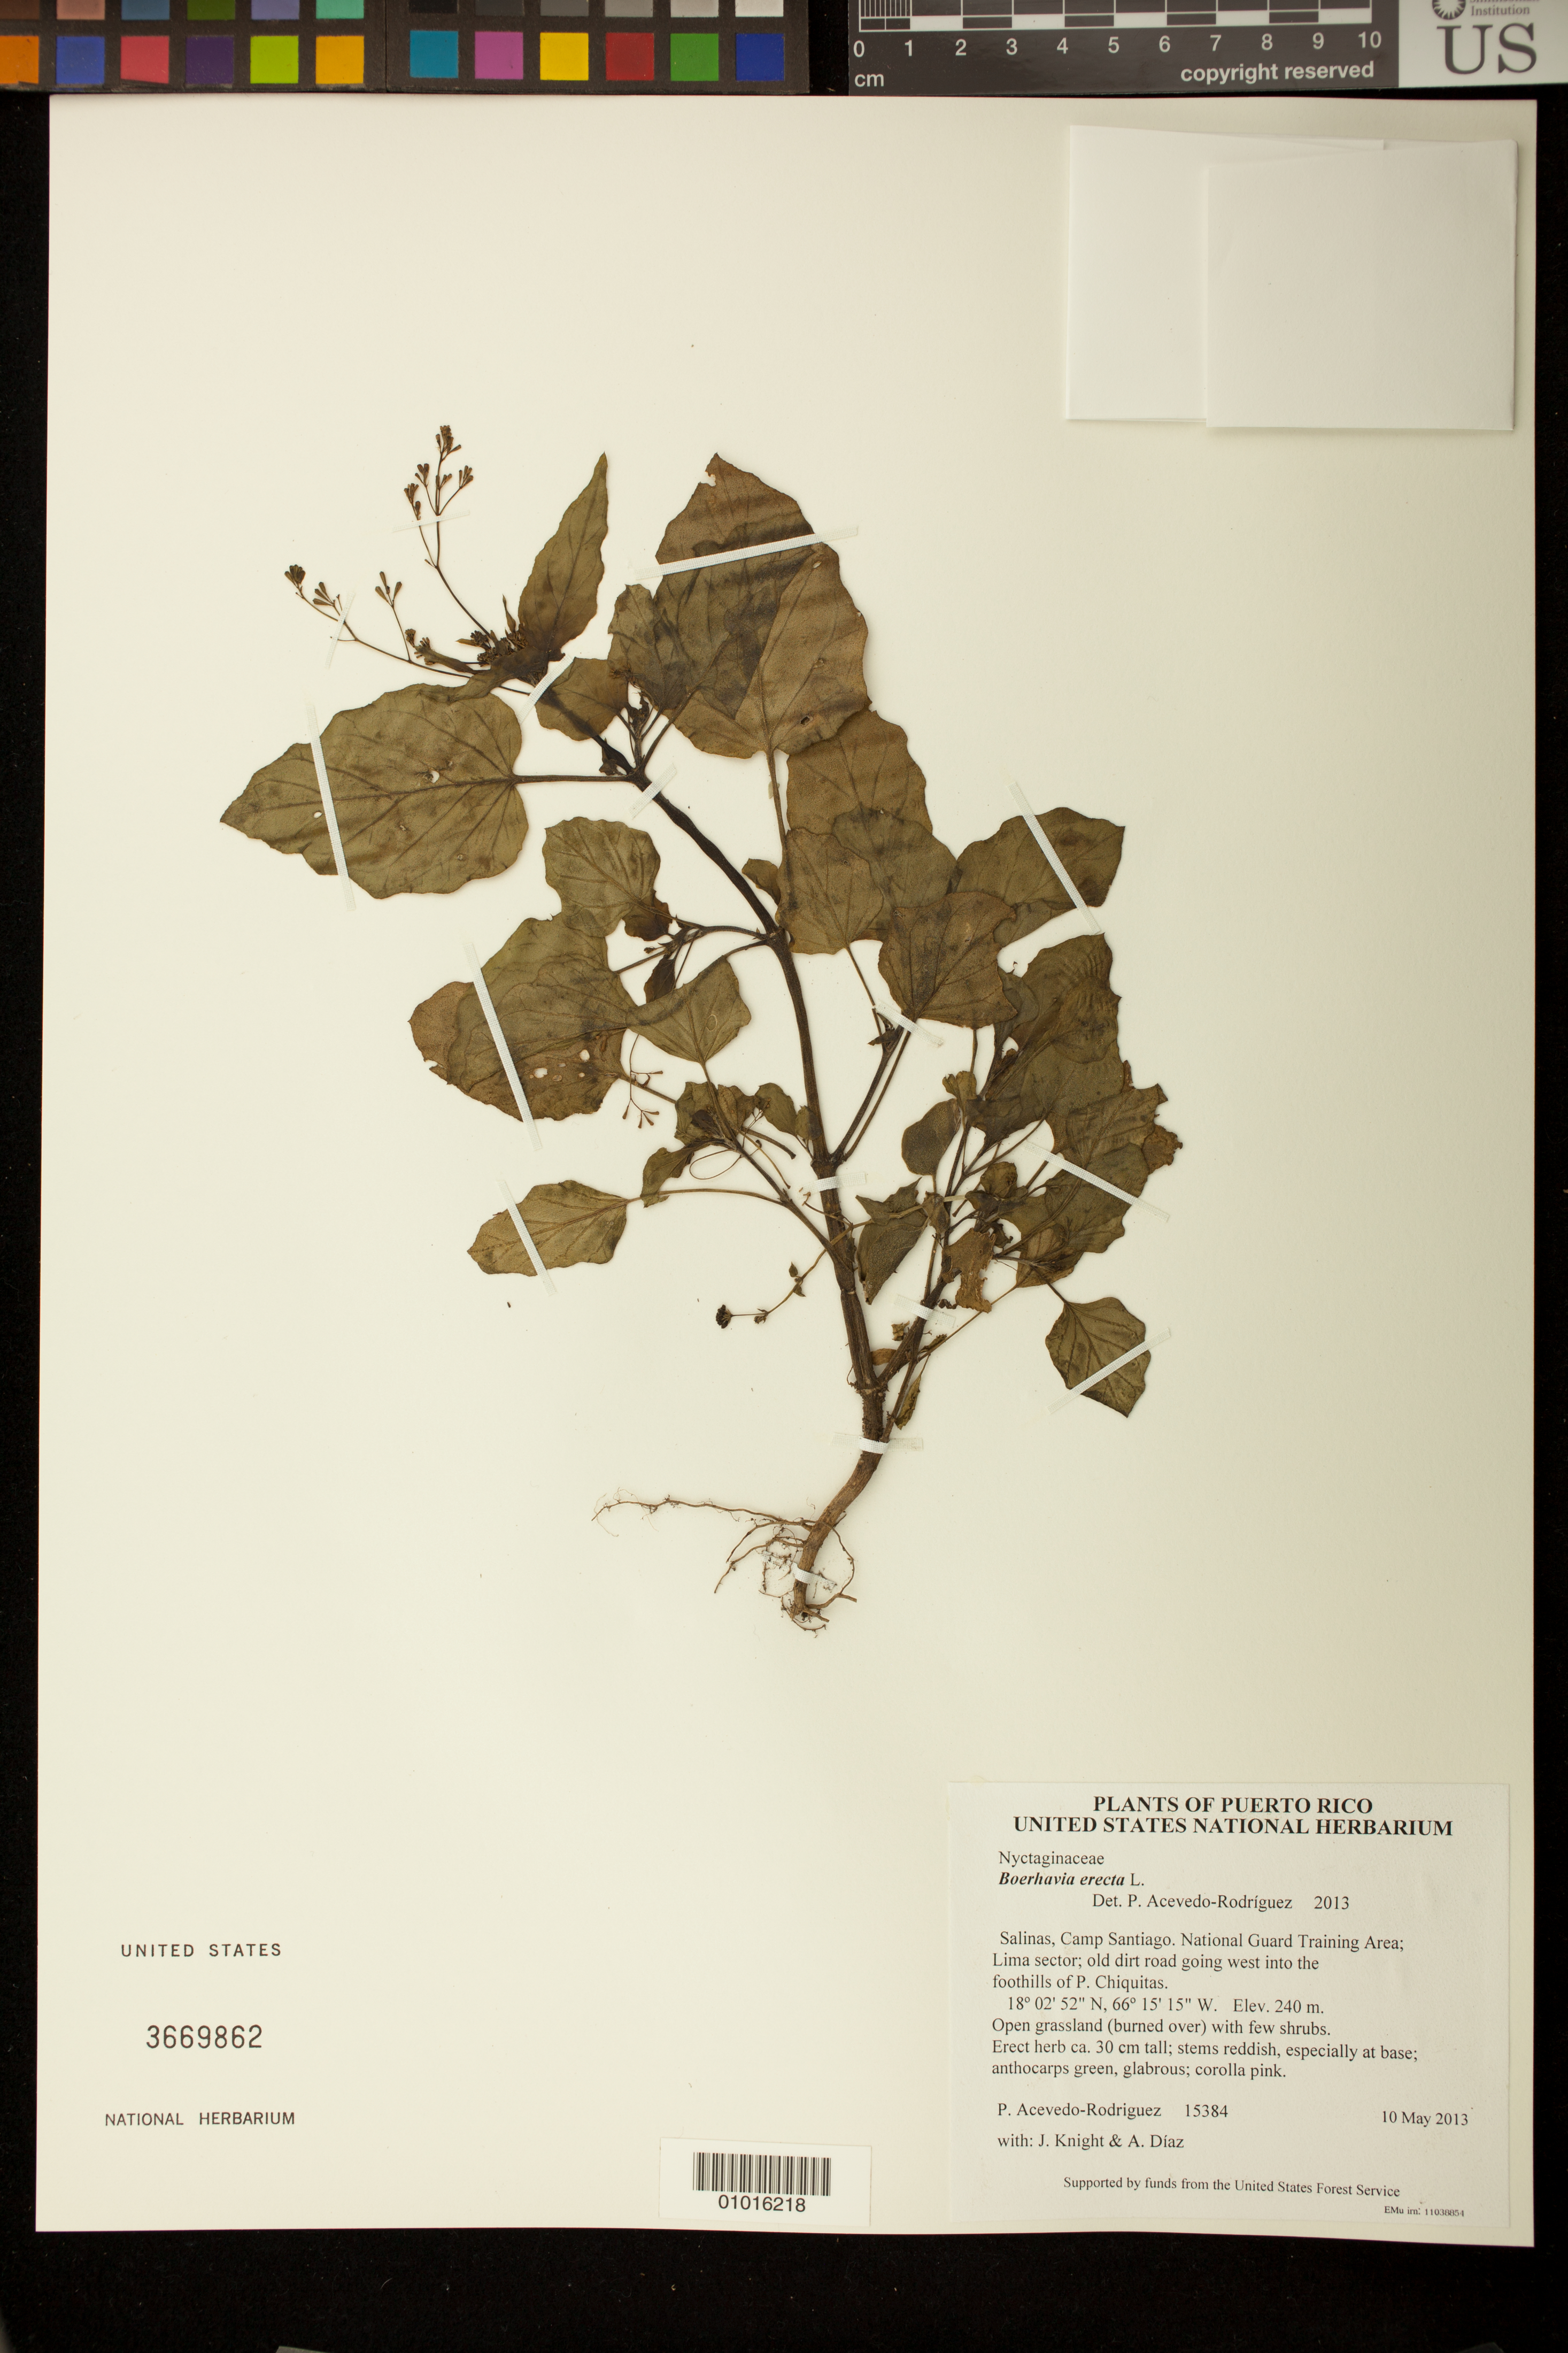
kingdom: Plantae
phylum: Tracheophyta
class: Magnoliopsida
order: Caryophyllales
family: Nyctaginaceae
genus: Boerhavia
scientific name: Boerhavia erecta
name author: L.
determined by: Acevedo-Rodríguez, P., (BOT), Smithsonian Institution - National Museum of Natural History (UNITED STATES)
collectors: P. Acevedo-Rodr., J. Knight & A. Díaz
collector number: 15384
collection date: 2013-05-10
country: Puerto Rico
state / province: Salinas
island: Puerto Rico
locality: Camp Santiago. National Guard Training Area; Lima sector; old dirt road going west into the foothills of P. Chiquitas.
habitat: Open grassland (burned over) with few shrubs.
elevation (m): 240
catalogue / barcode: US 3669862